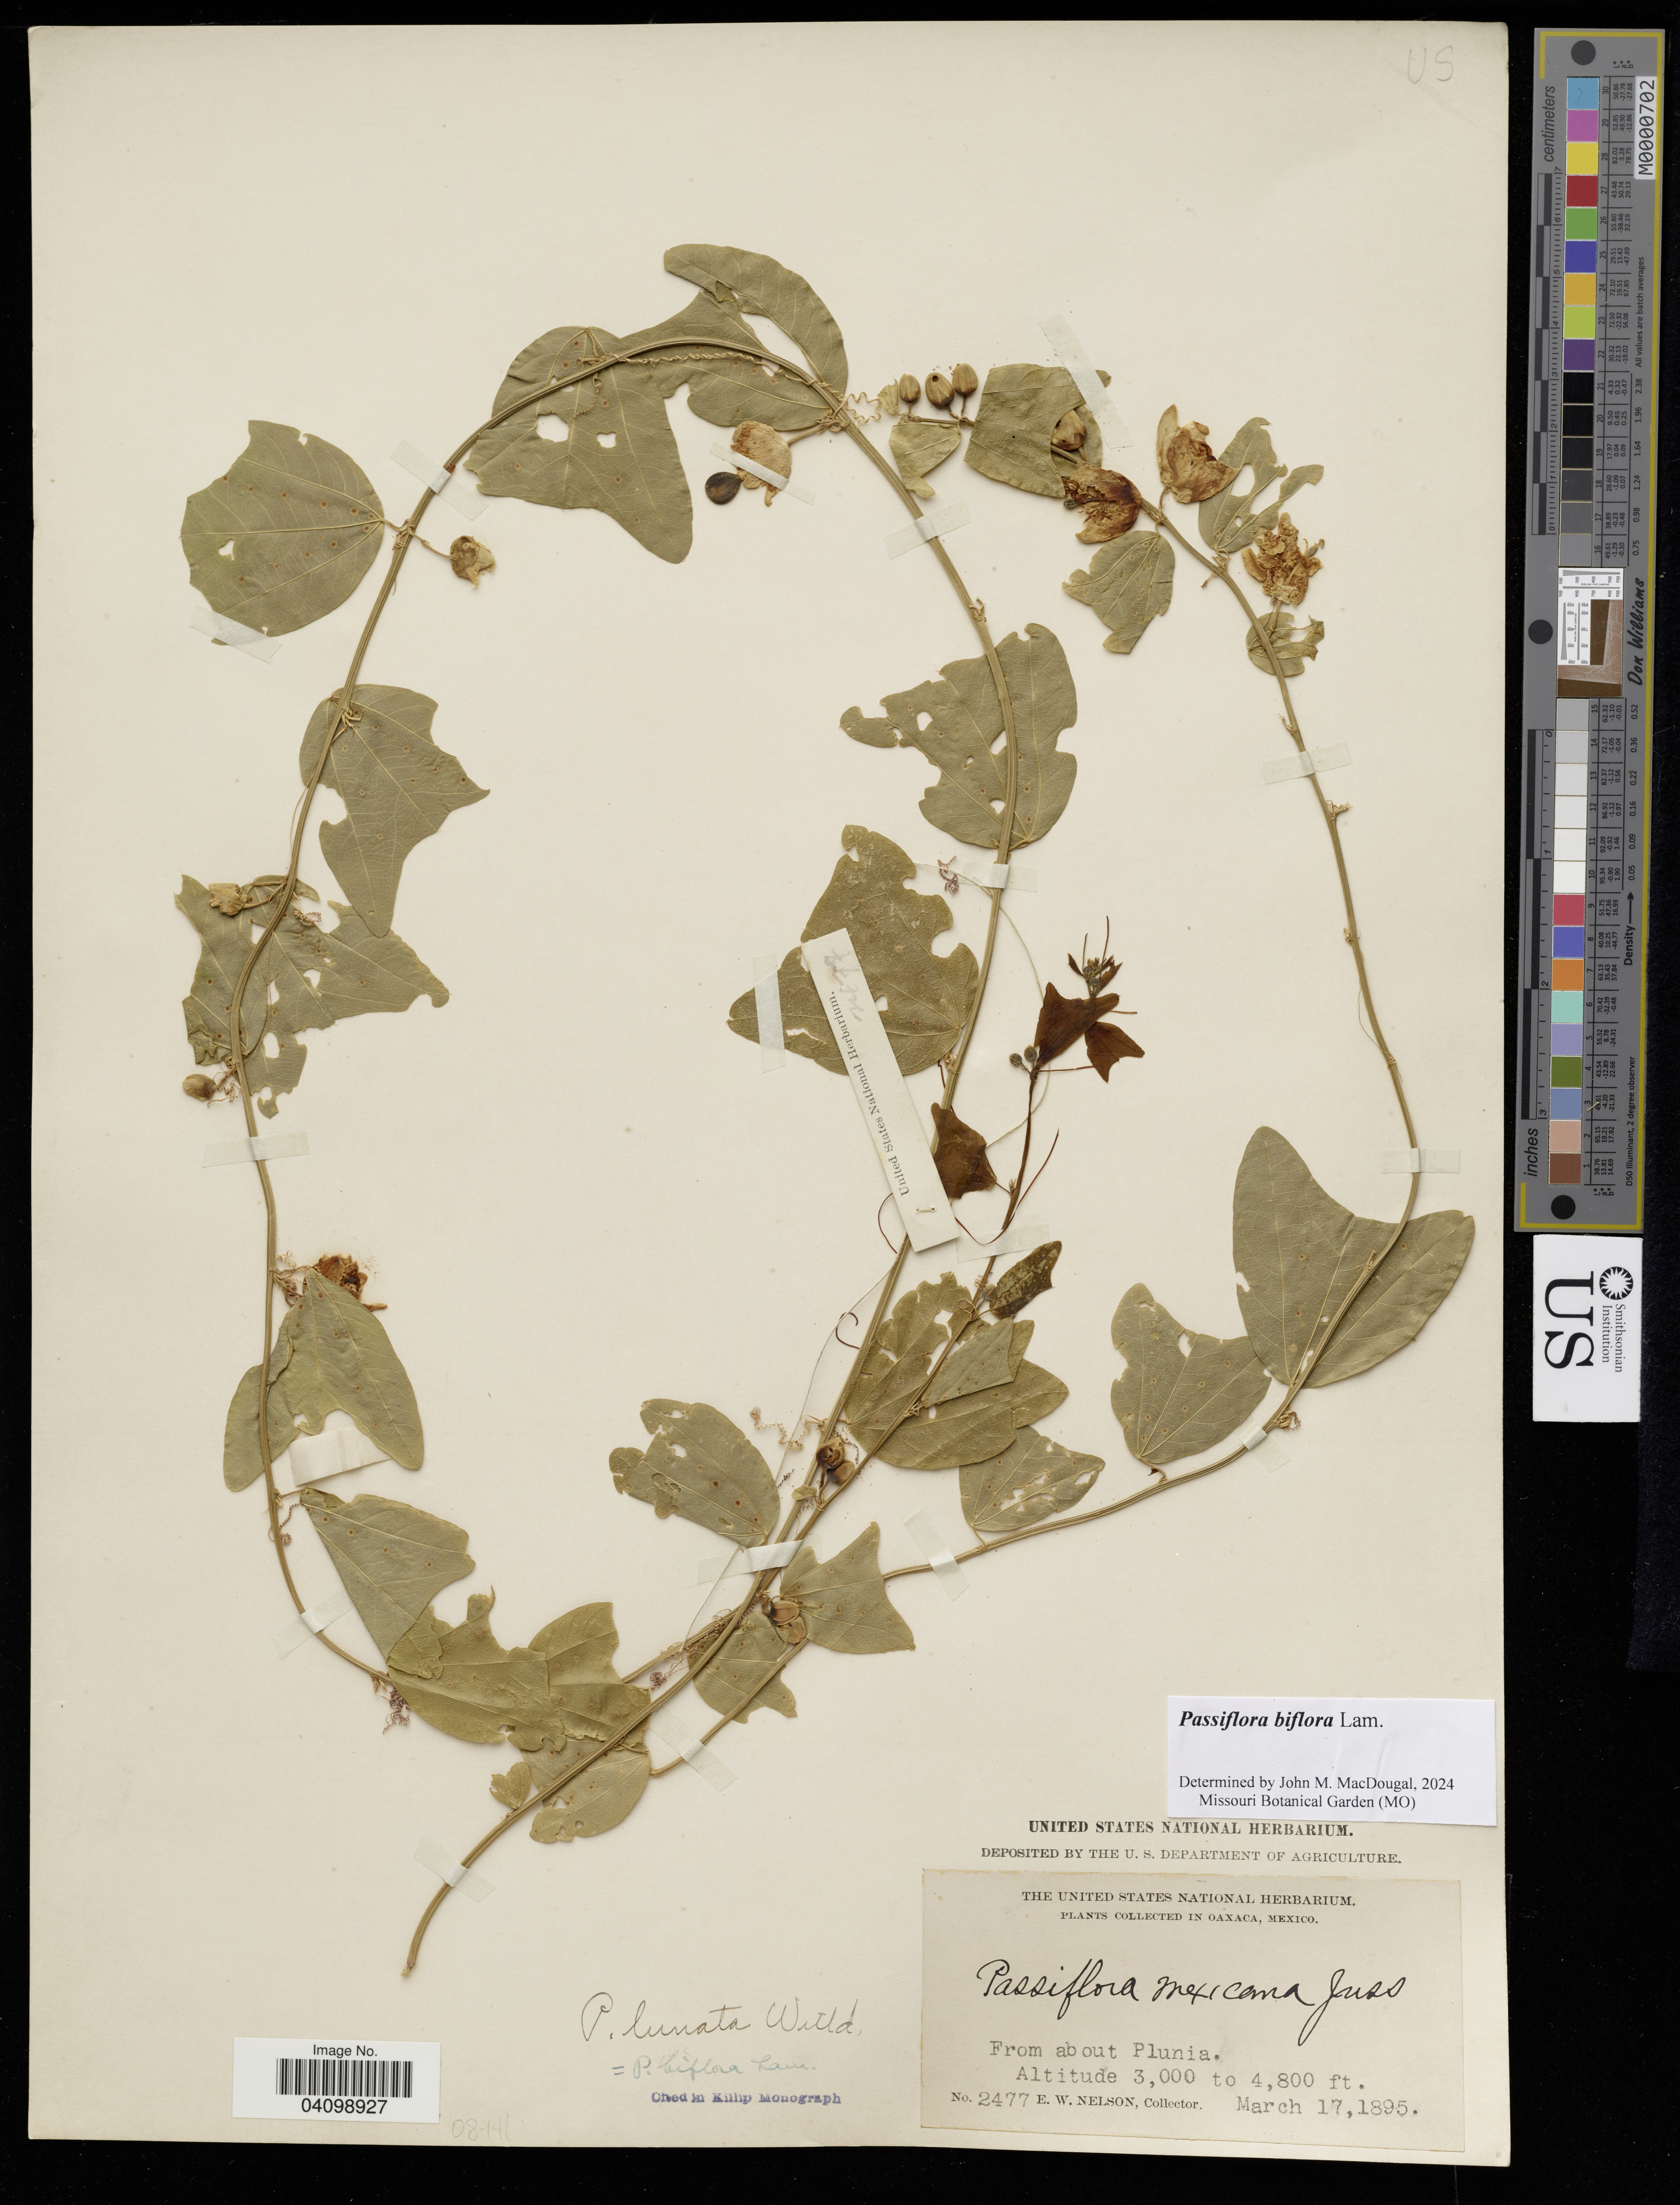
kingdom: Plantae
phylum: Tracheophyta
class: Magnoliopsida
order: Malpighiales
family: Passifloraceae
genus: Passiflora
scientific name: Passiflora biflora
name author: Lam.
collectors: E. W. Nelson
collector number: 2477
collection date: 1895-03-17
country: Mexico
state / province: Oaxaca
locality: From about Plunia.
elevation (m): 914